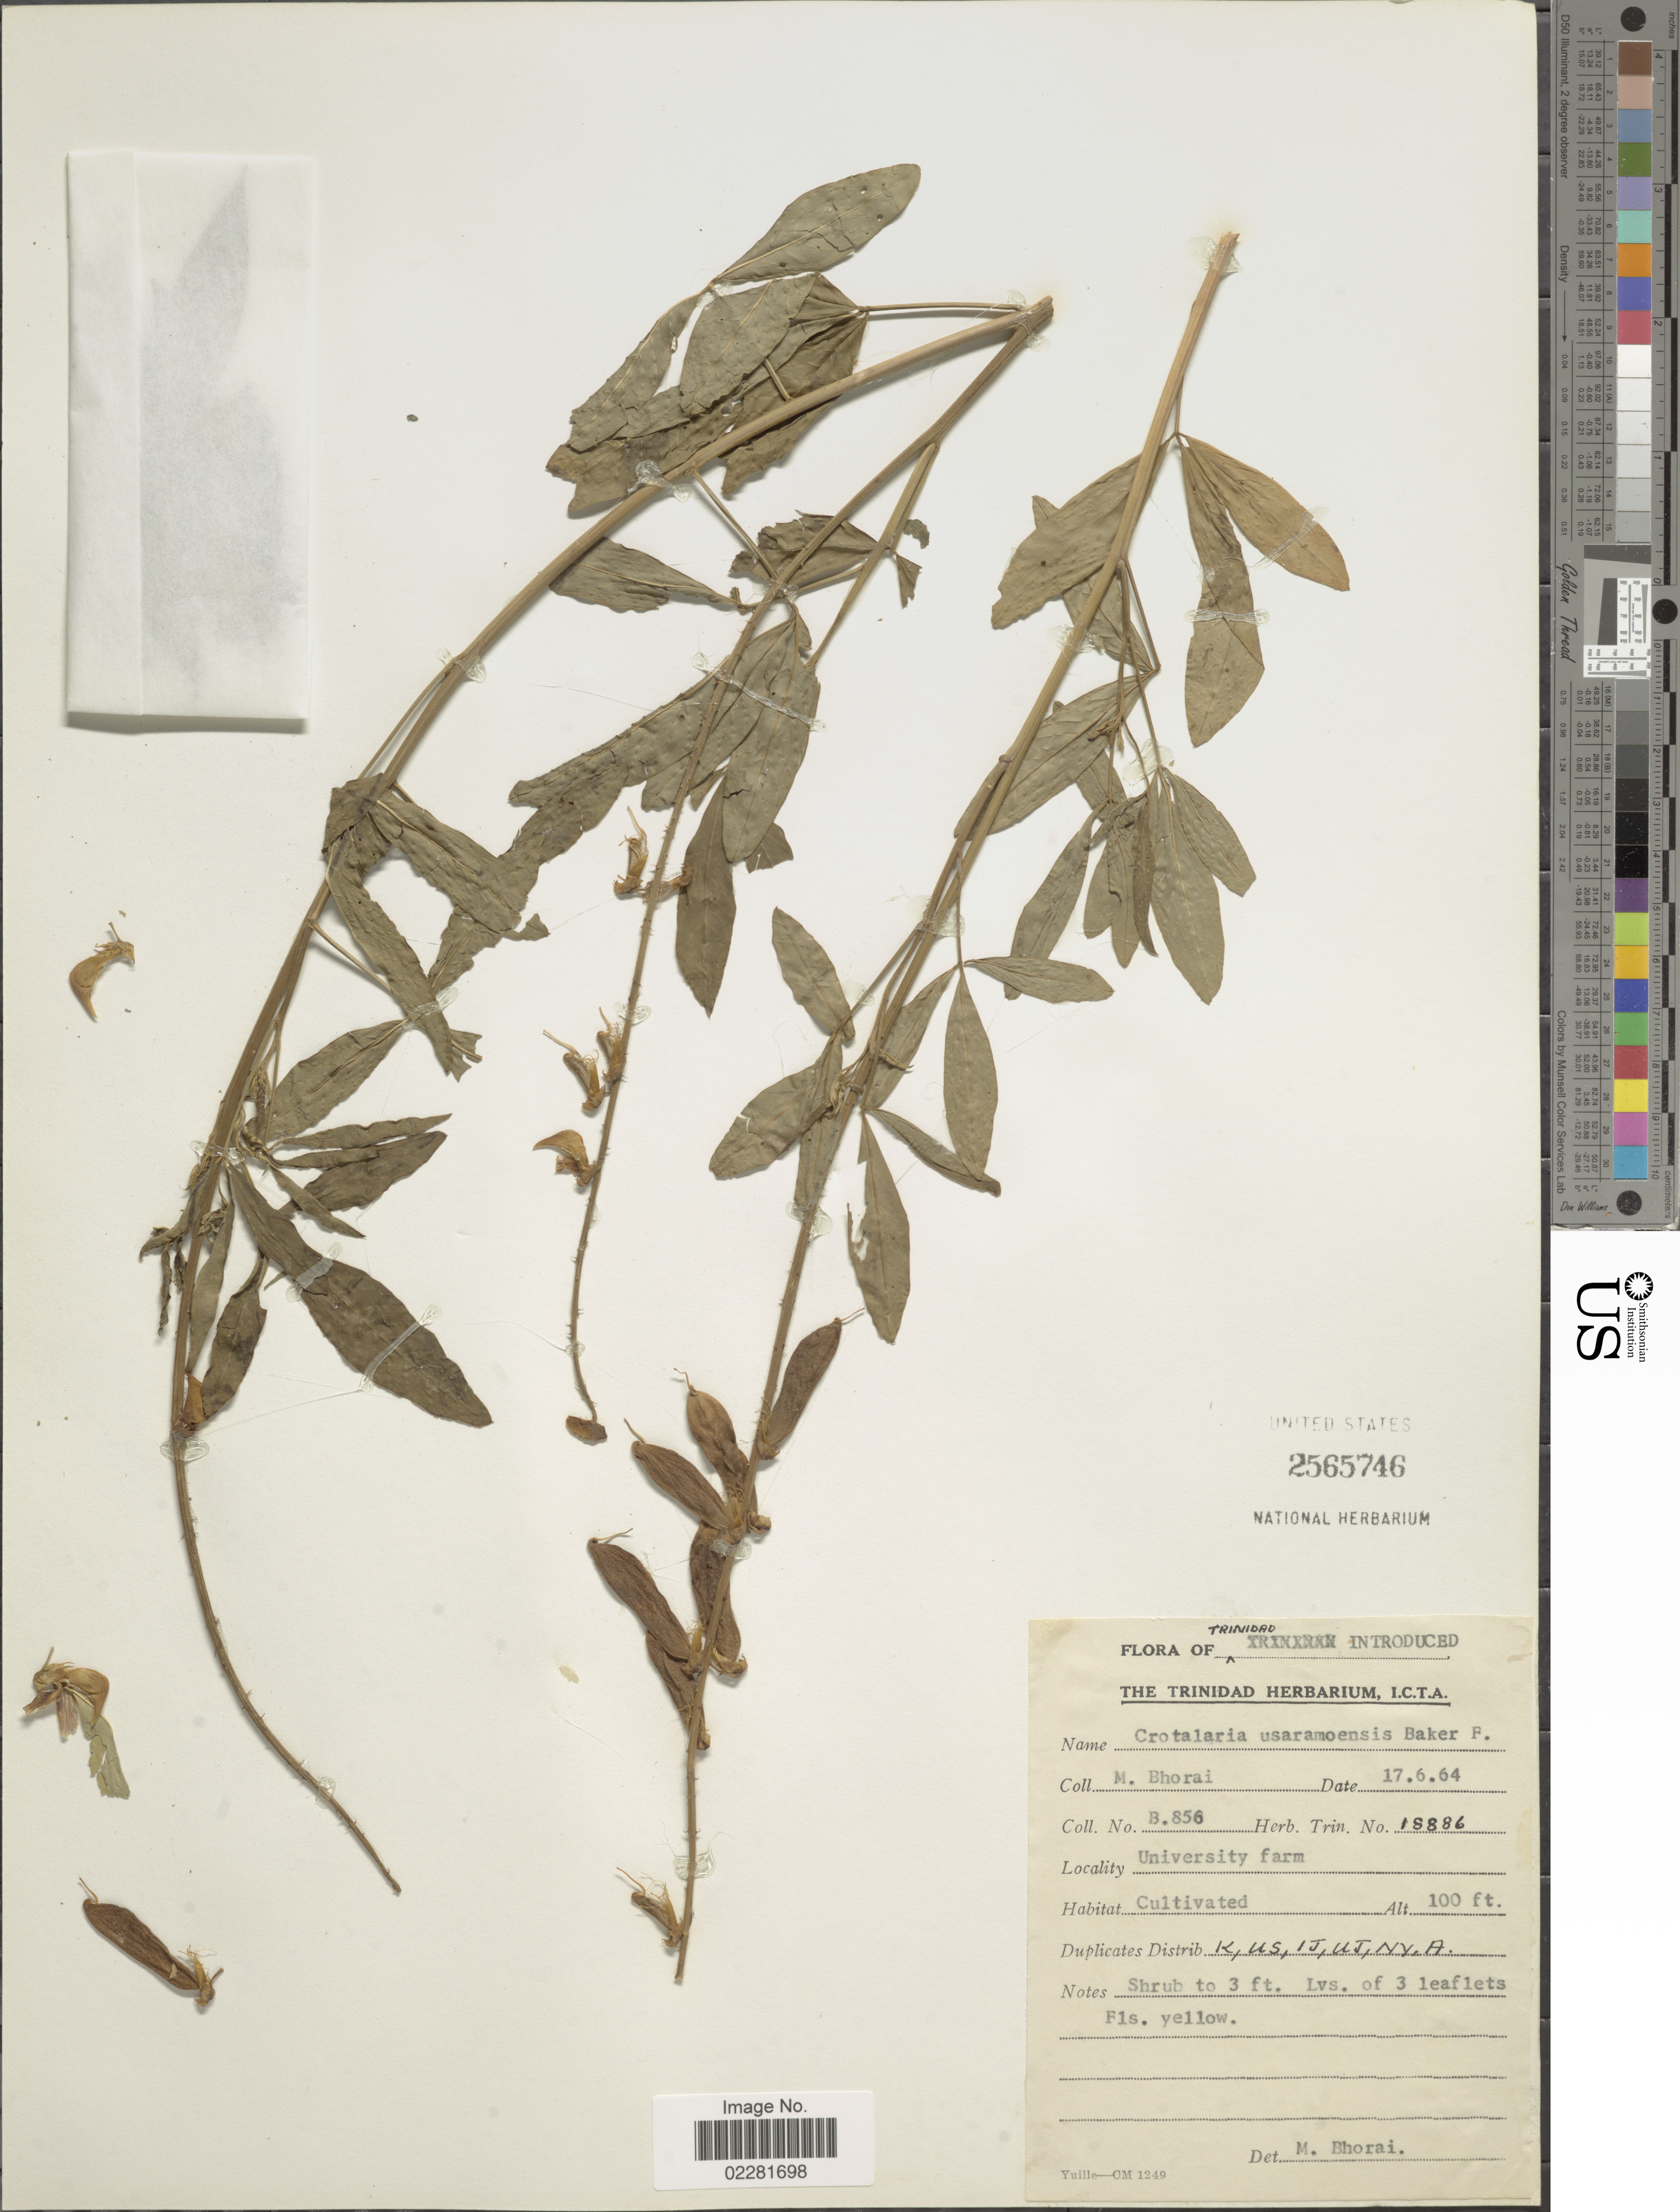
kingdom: Plantae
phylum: Tracheophyta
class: Magnoliopsida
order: Fabales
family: Fabaceae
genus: Crotalaria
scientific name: Crotalaria usaramoensis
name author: Baker f.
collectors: M. Bhorai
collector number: B856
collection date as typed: Transcribed d/m/y: 17/6/64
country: Trinidad and Tobago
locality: Trinidad, University farm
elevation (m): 30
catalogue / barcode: US 2565746